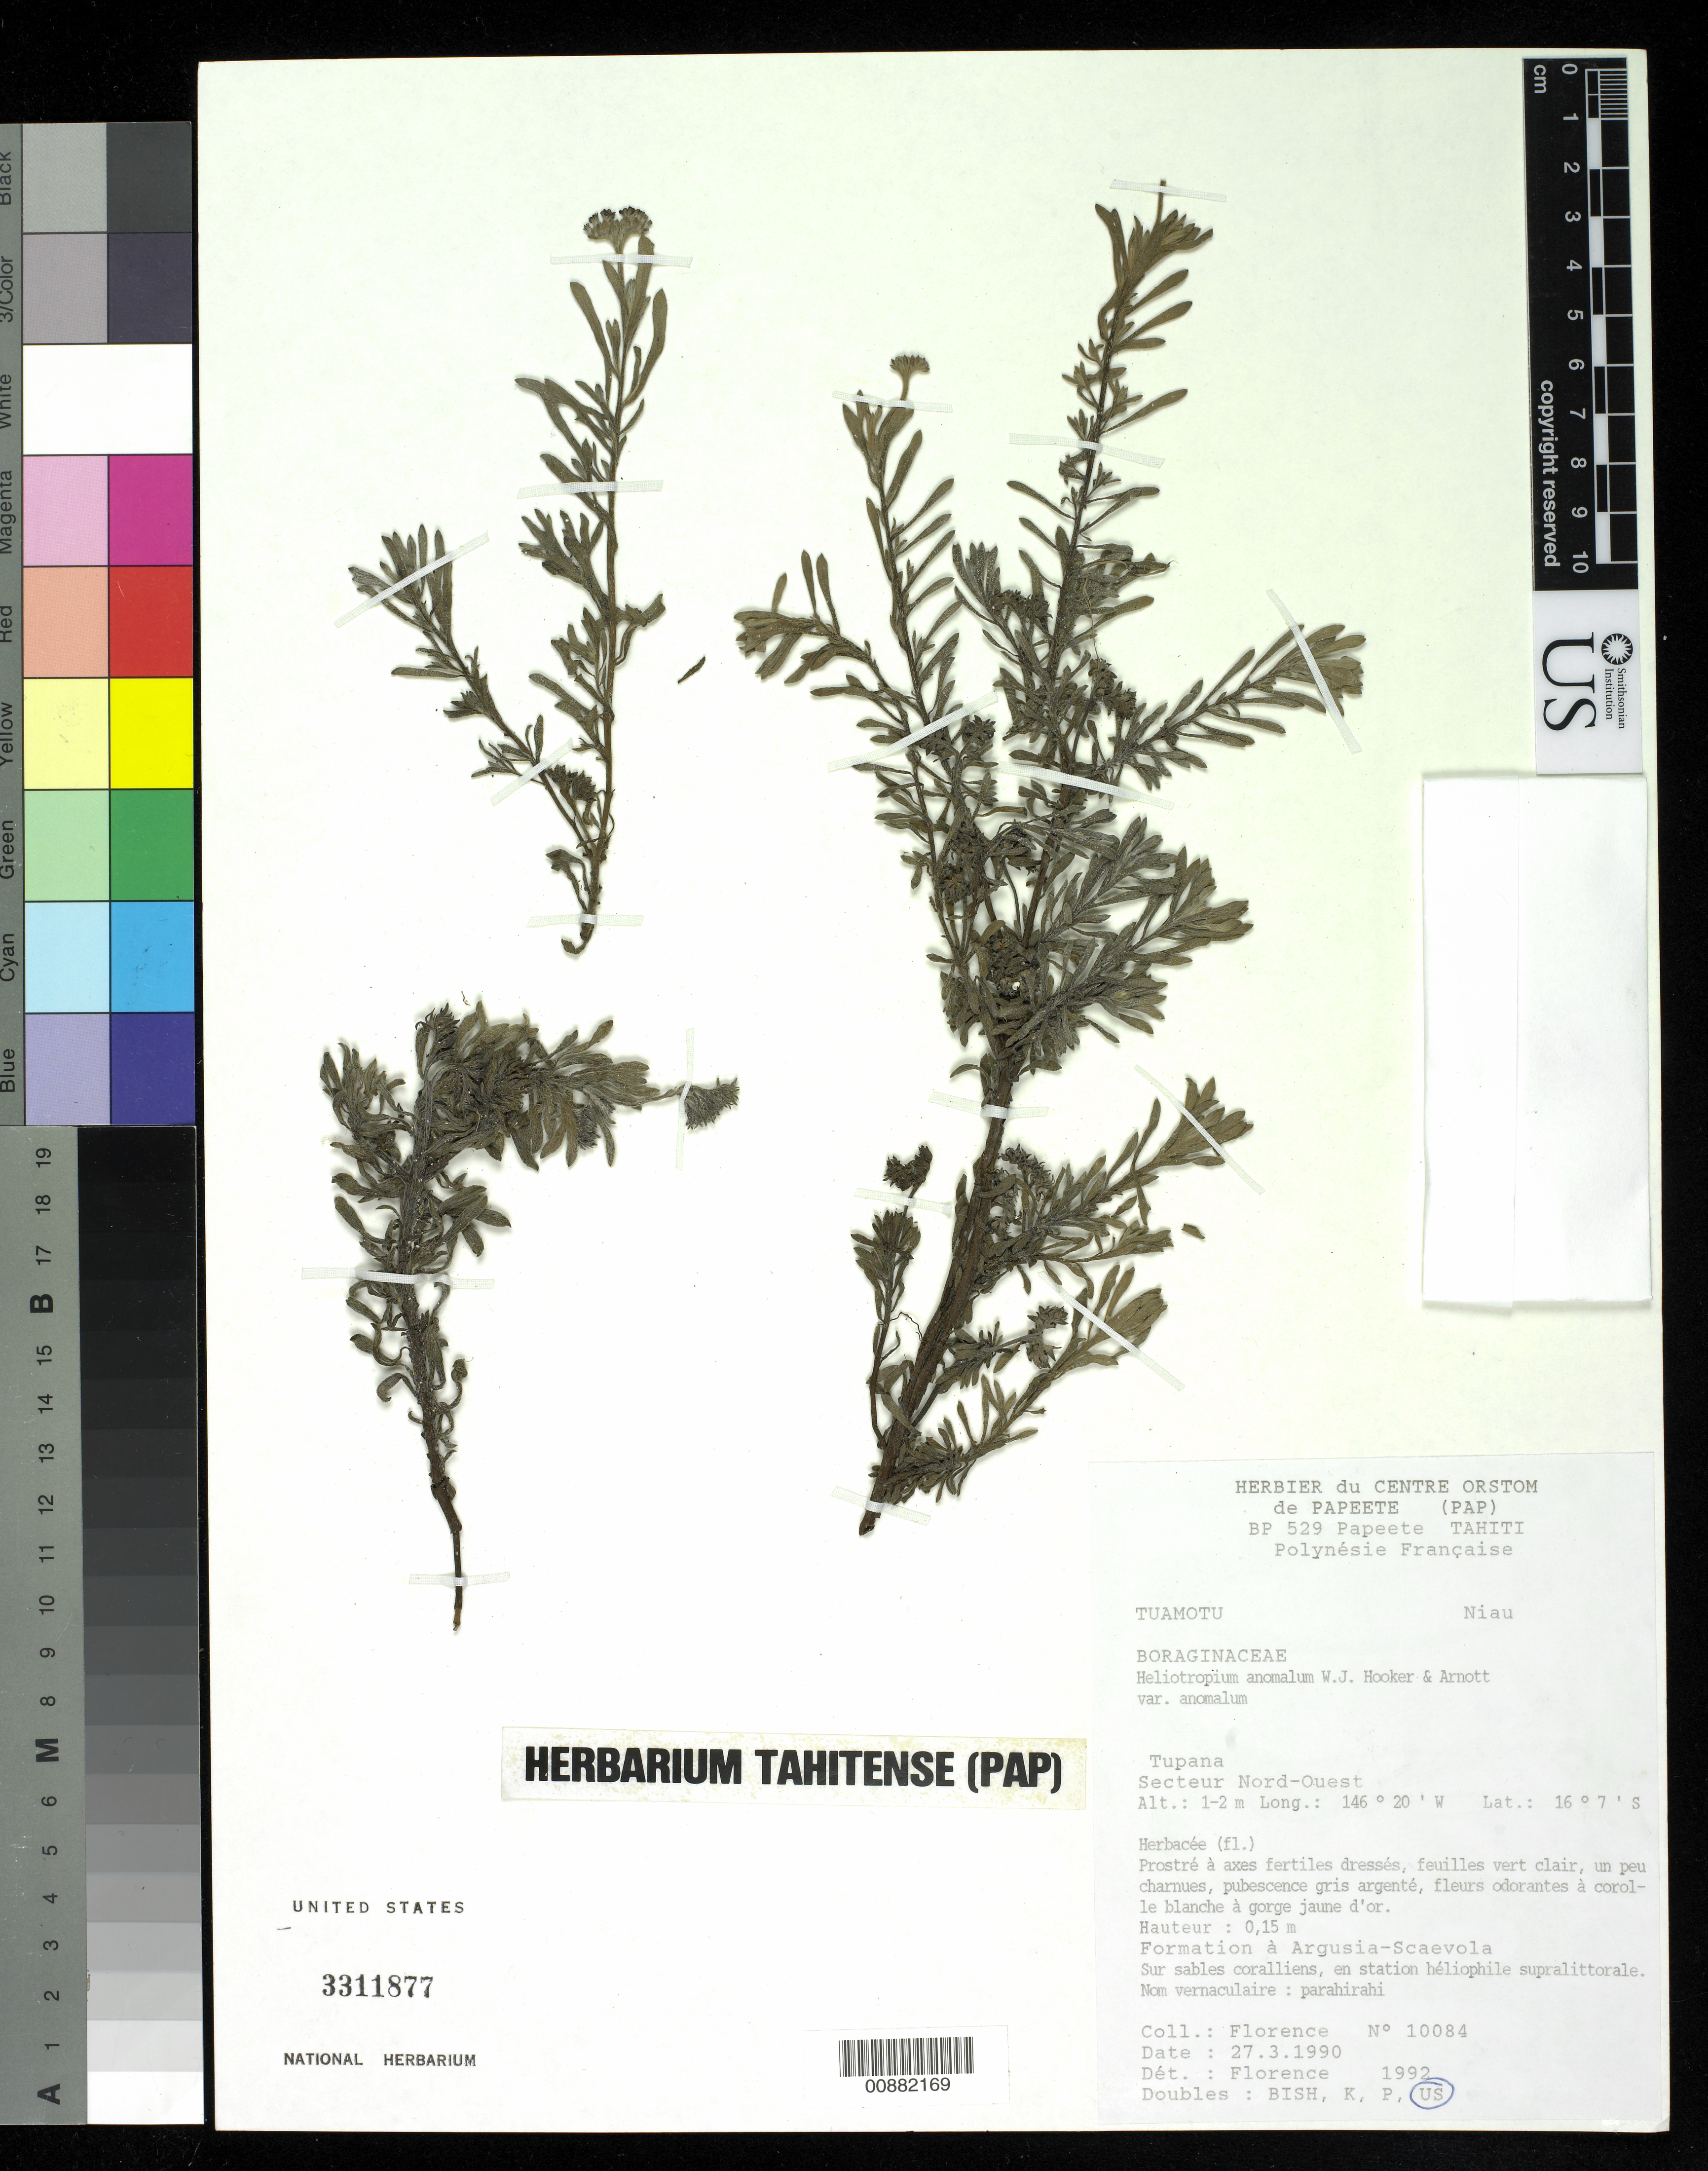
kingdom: Plantae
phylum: Tracheophyta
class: Magnoliopsida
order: Boraginales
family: Heliotropiaceae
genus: Heliotropium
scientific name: Heliotropium anomalum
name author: Hook. & Arn.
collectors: J. Florence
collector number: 10084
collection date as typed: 27 Mar 1990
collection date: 1990-03-27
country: French Polynesia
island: Tupana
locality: Tupana, Secteur Nord-Ouest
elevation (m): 1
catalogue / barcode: US 3311877